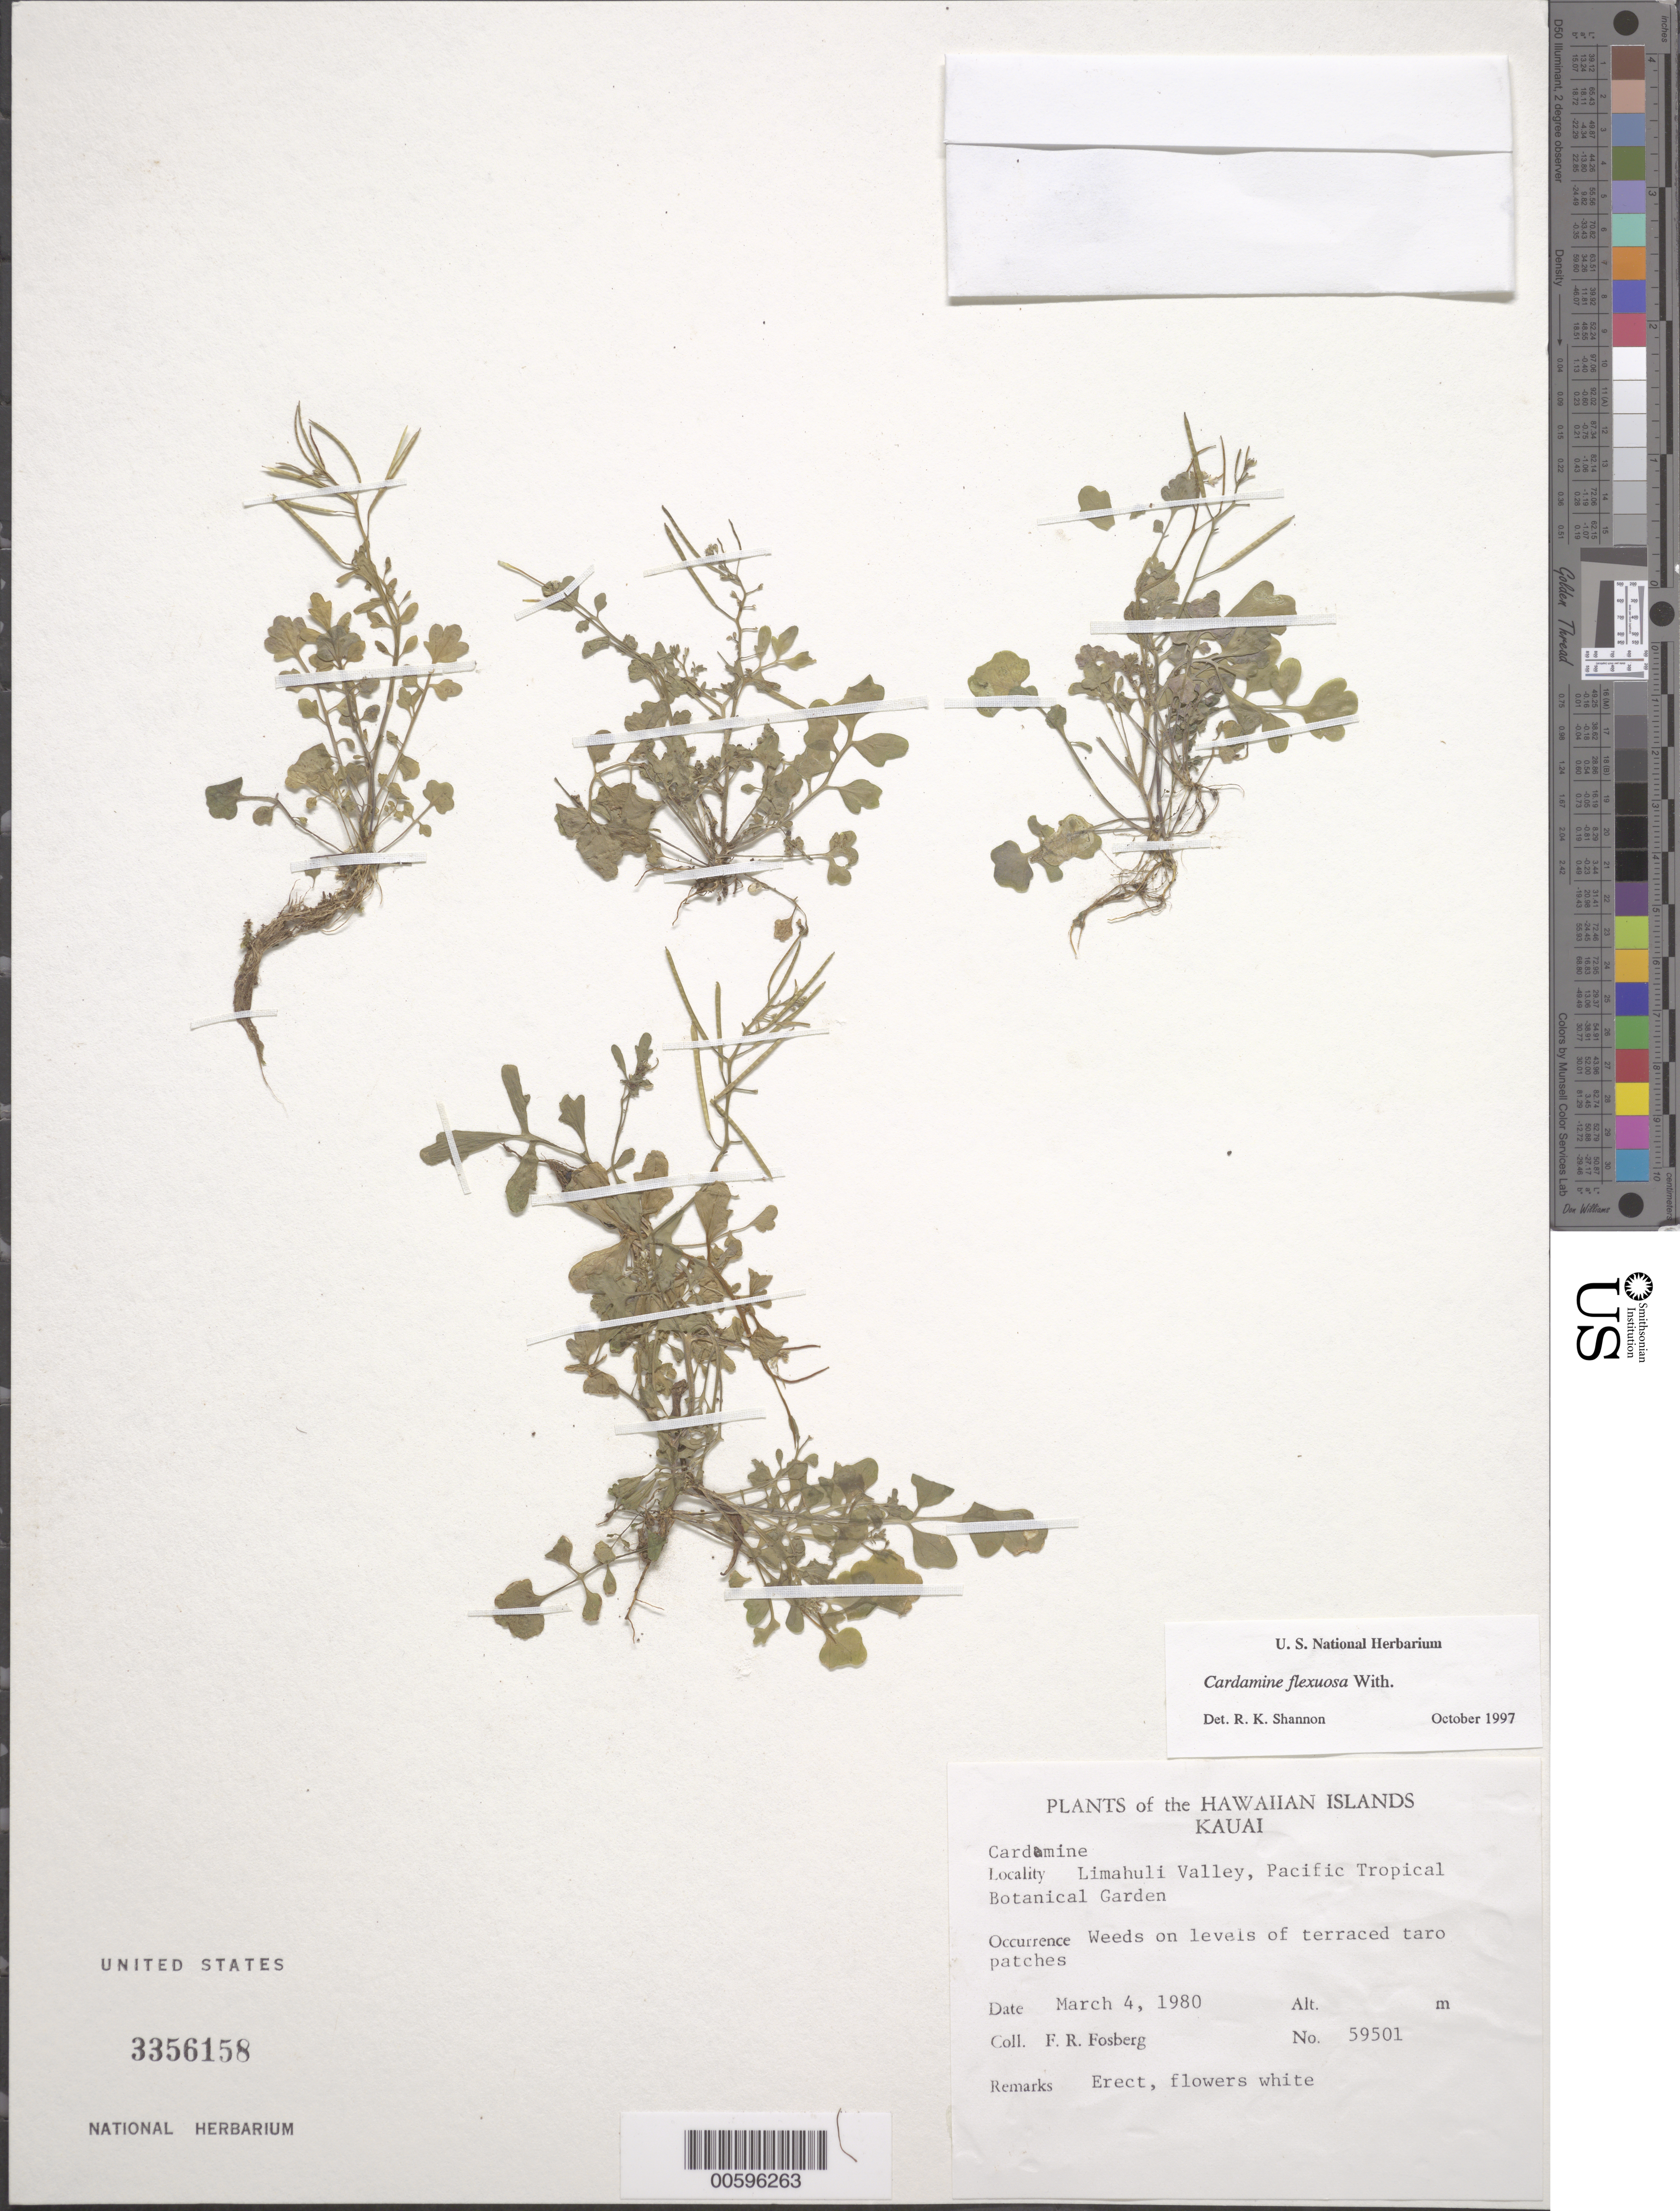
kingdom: Plantae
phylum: Tracheophyta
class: Magnoliopsida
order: Brassicales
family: Brassicaceae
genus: Cardamine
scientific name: Cardamine occulta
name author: Hornem.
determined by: Wagner, W. L., (BOT), Smithsonian Institution - National Museum of Natural History (UNITED STATES)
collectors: F. R. Fosberg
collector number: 59501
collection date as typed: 4 Mar 1980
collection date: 1980-03-04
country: United States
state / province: Hawaii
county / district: Kauai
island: Kaua'i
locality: Limahuli Valley, Pacific Tropical Botanical Garden.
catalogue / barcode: US 3356158